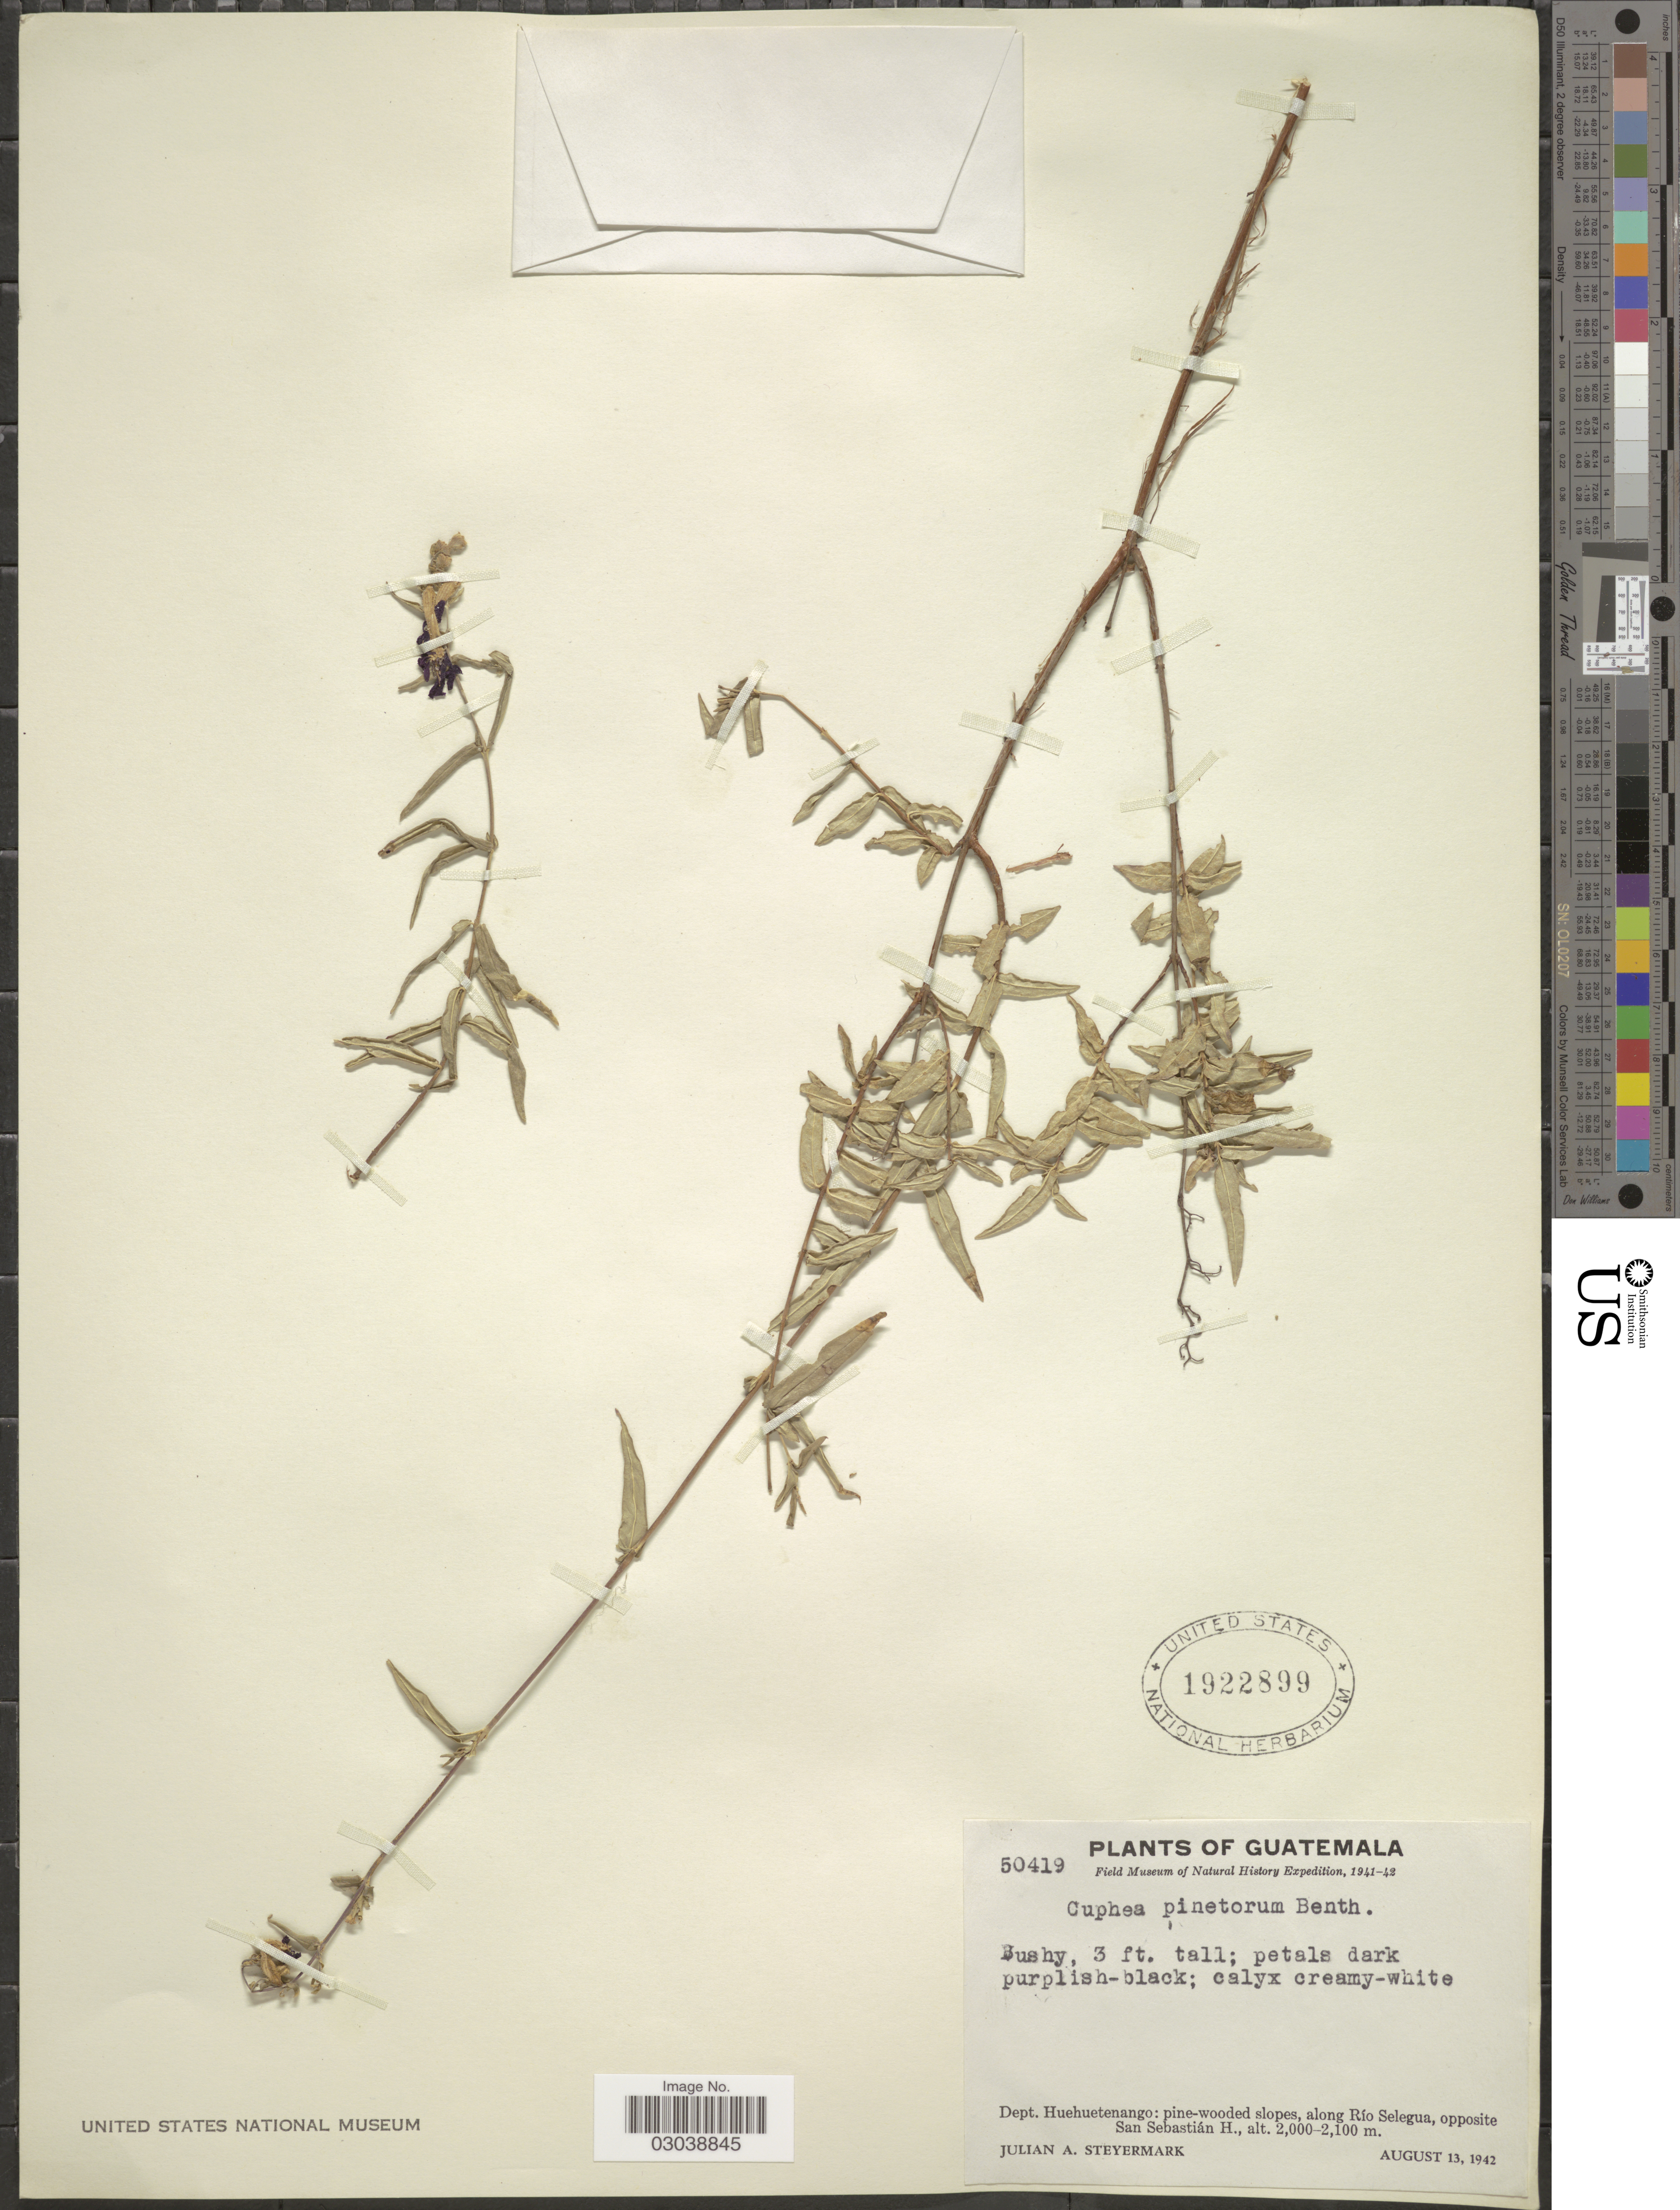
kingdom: Plantae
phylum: Tracheophyta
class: Magnoliopsida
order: Myrtales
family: Lythraceae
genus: Cuphea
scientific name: Cuphea pinetorum Benth.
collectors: J. Steyermark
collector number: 50419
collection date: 1942-08-13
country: Guatemala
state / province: Huehuetenango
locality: Dept. Huehuetenango: pine-wooded slopes, along Río Selegua, opposite San Sebastián.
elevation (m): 2000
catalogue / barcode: US 1922899